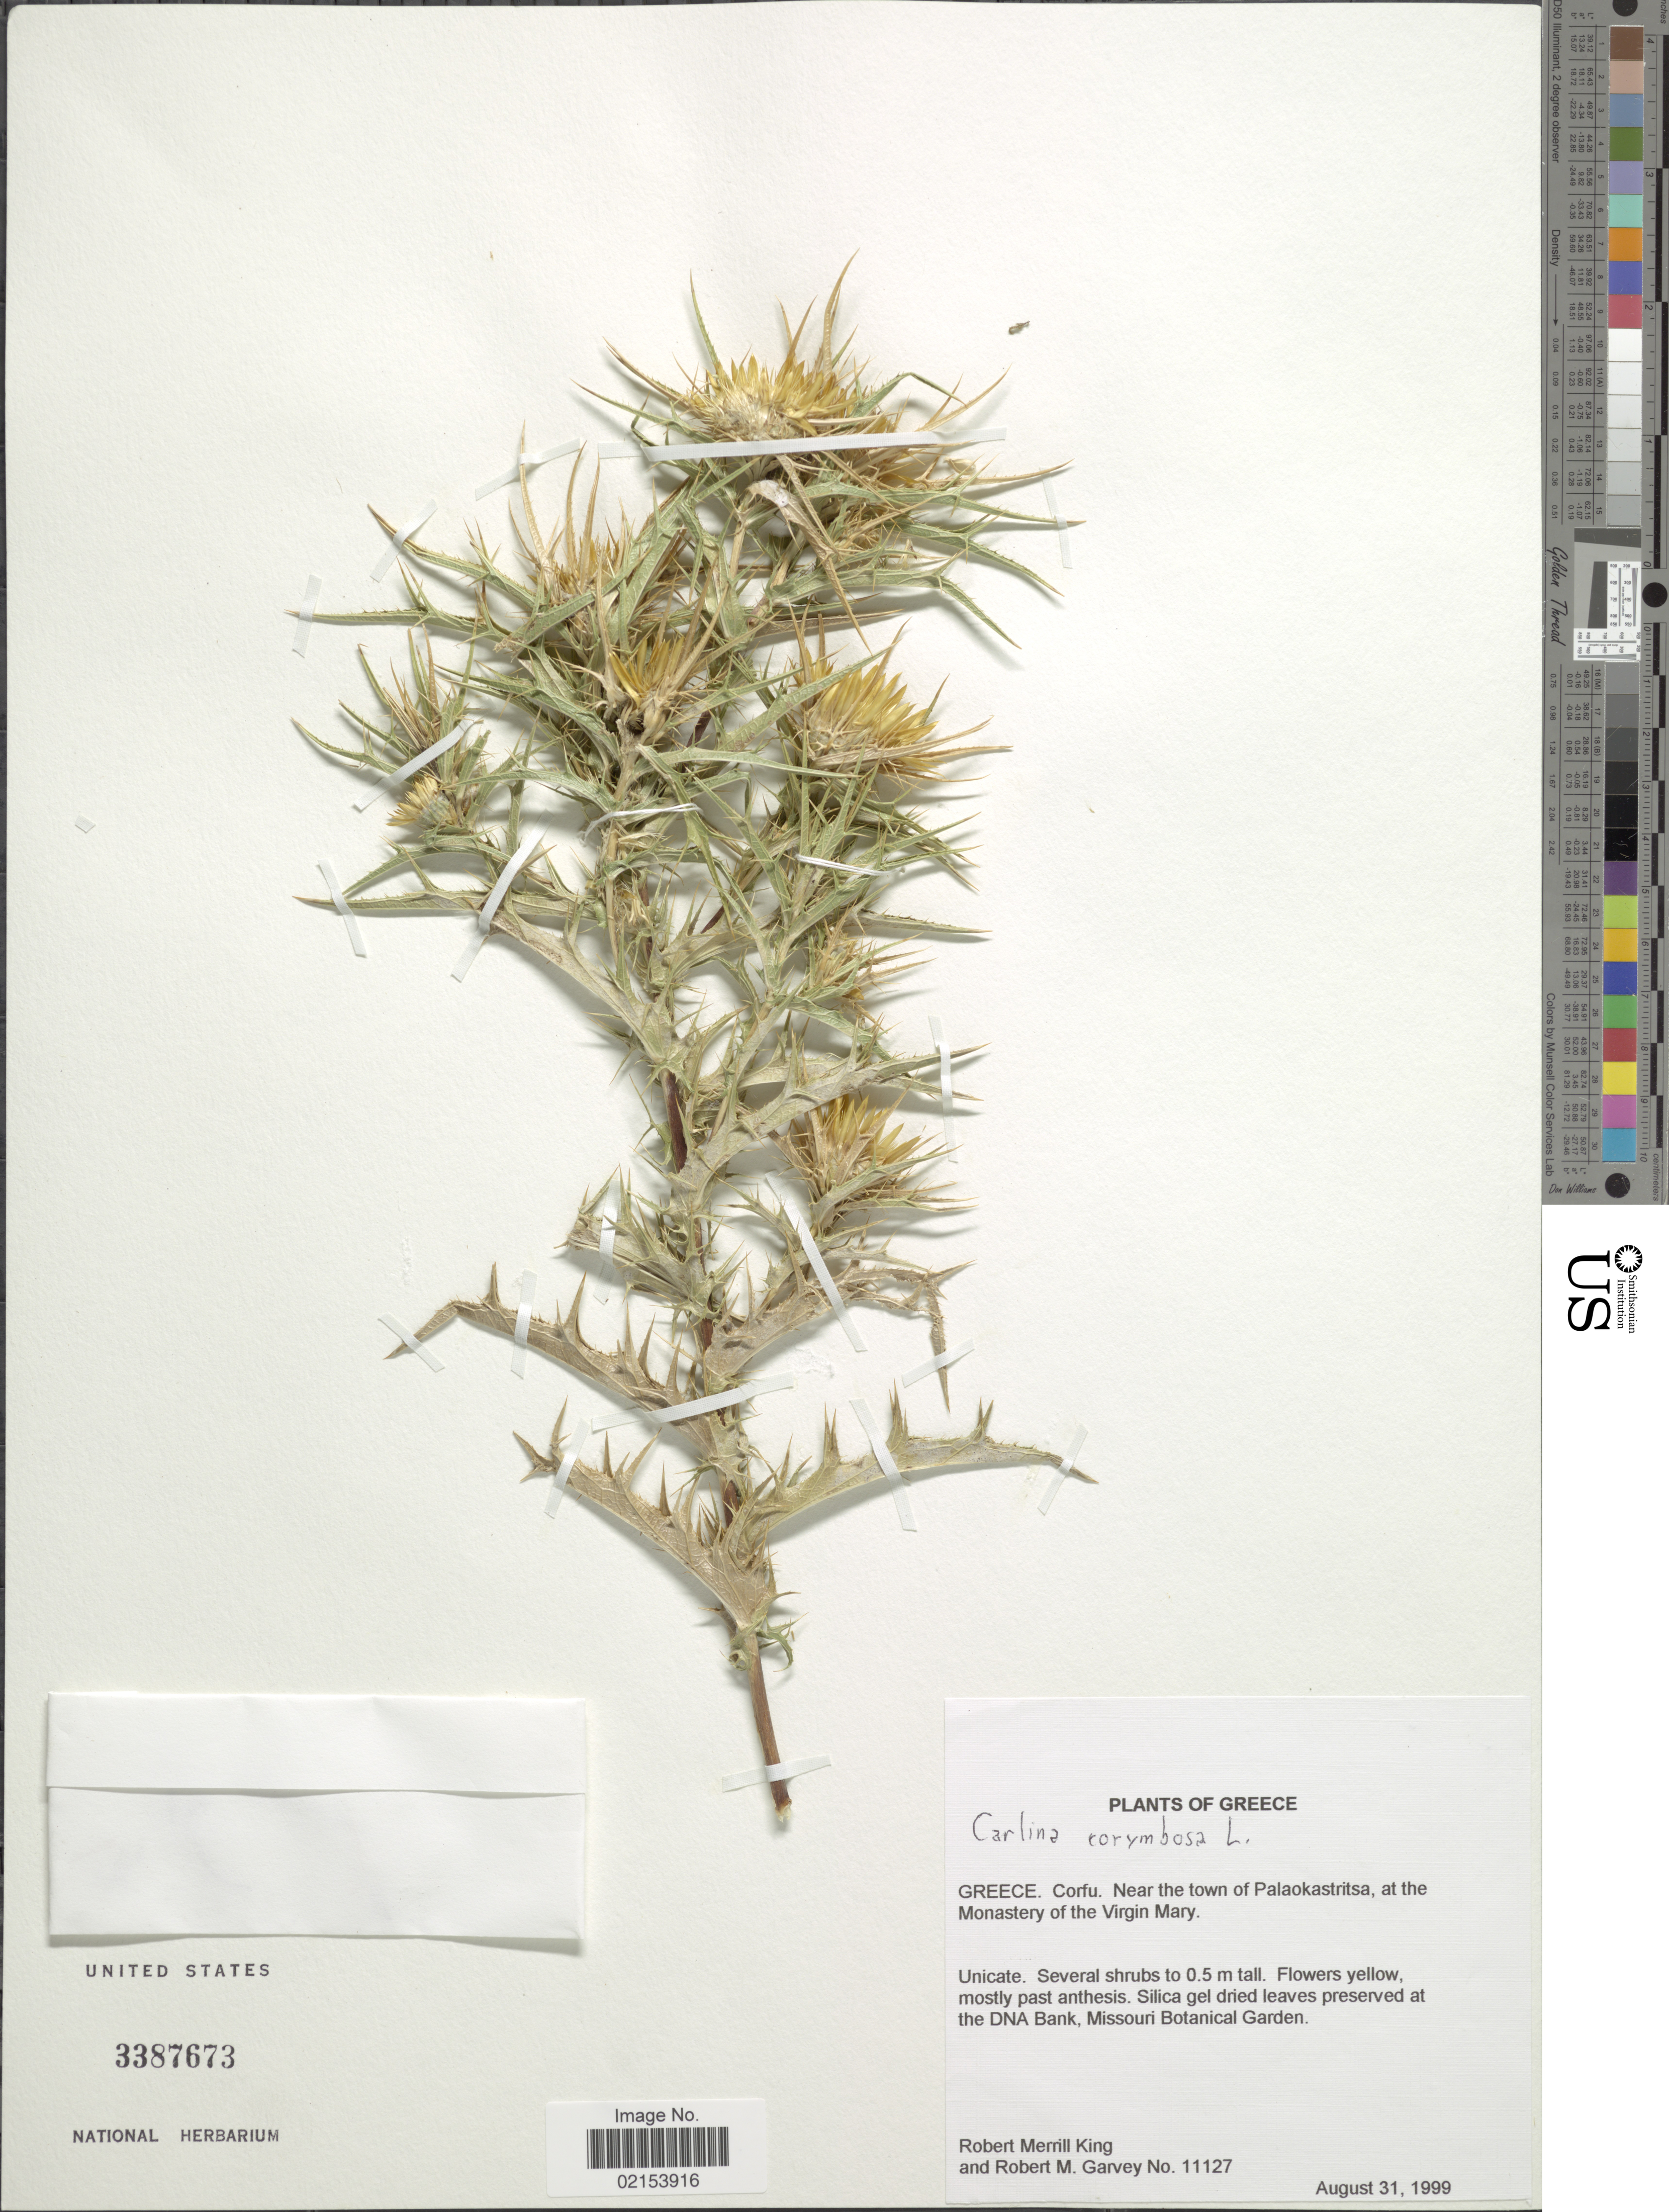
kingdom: Plantae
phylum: Tracheophyta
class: Magnoliopsida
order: Asterales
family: Asteraceae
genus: Carlina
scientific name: Carlina corymbosa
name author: L.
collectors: R. M. King & R. Garvey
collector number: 11127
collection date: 1999-08-31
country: Greece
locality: Corfu. Near the town of Palaokastritsa, at the Monastery of the Virgin Mary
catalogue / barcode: US 3387673